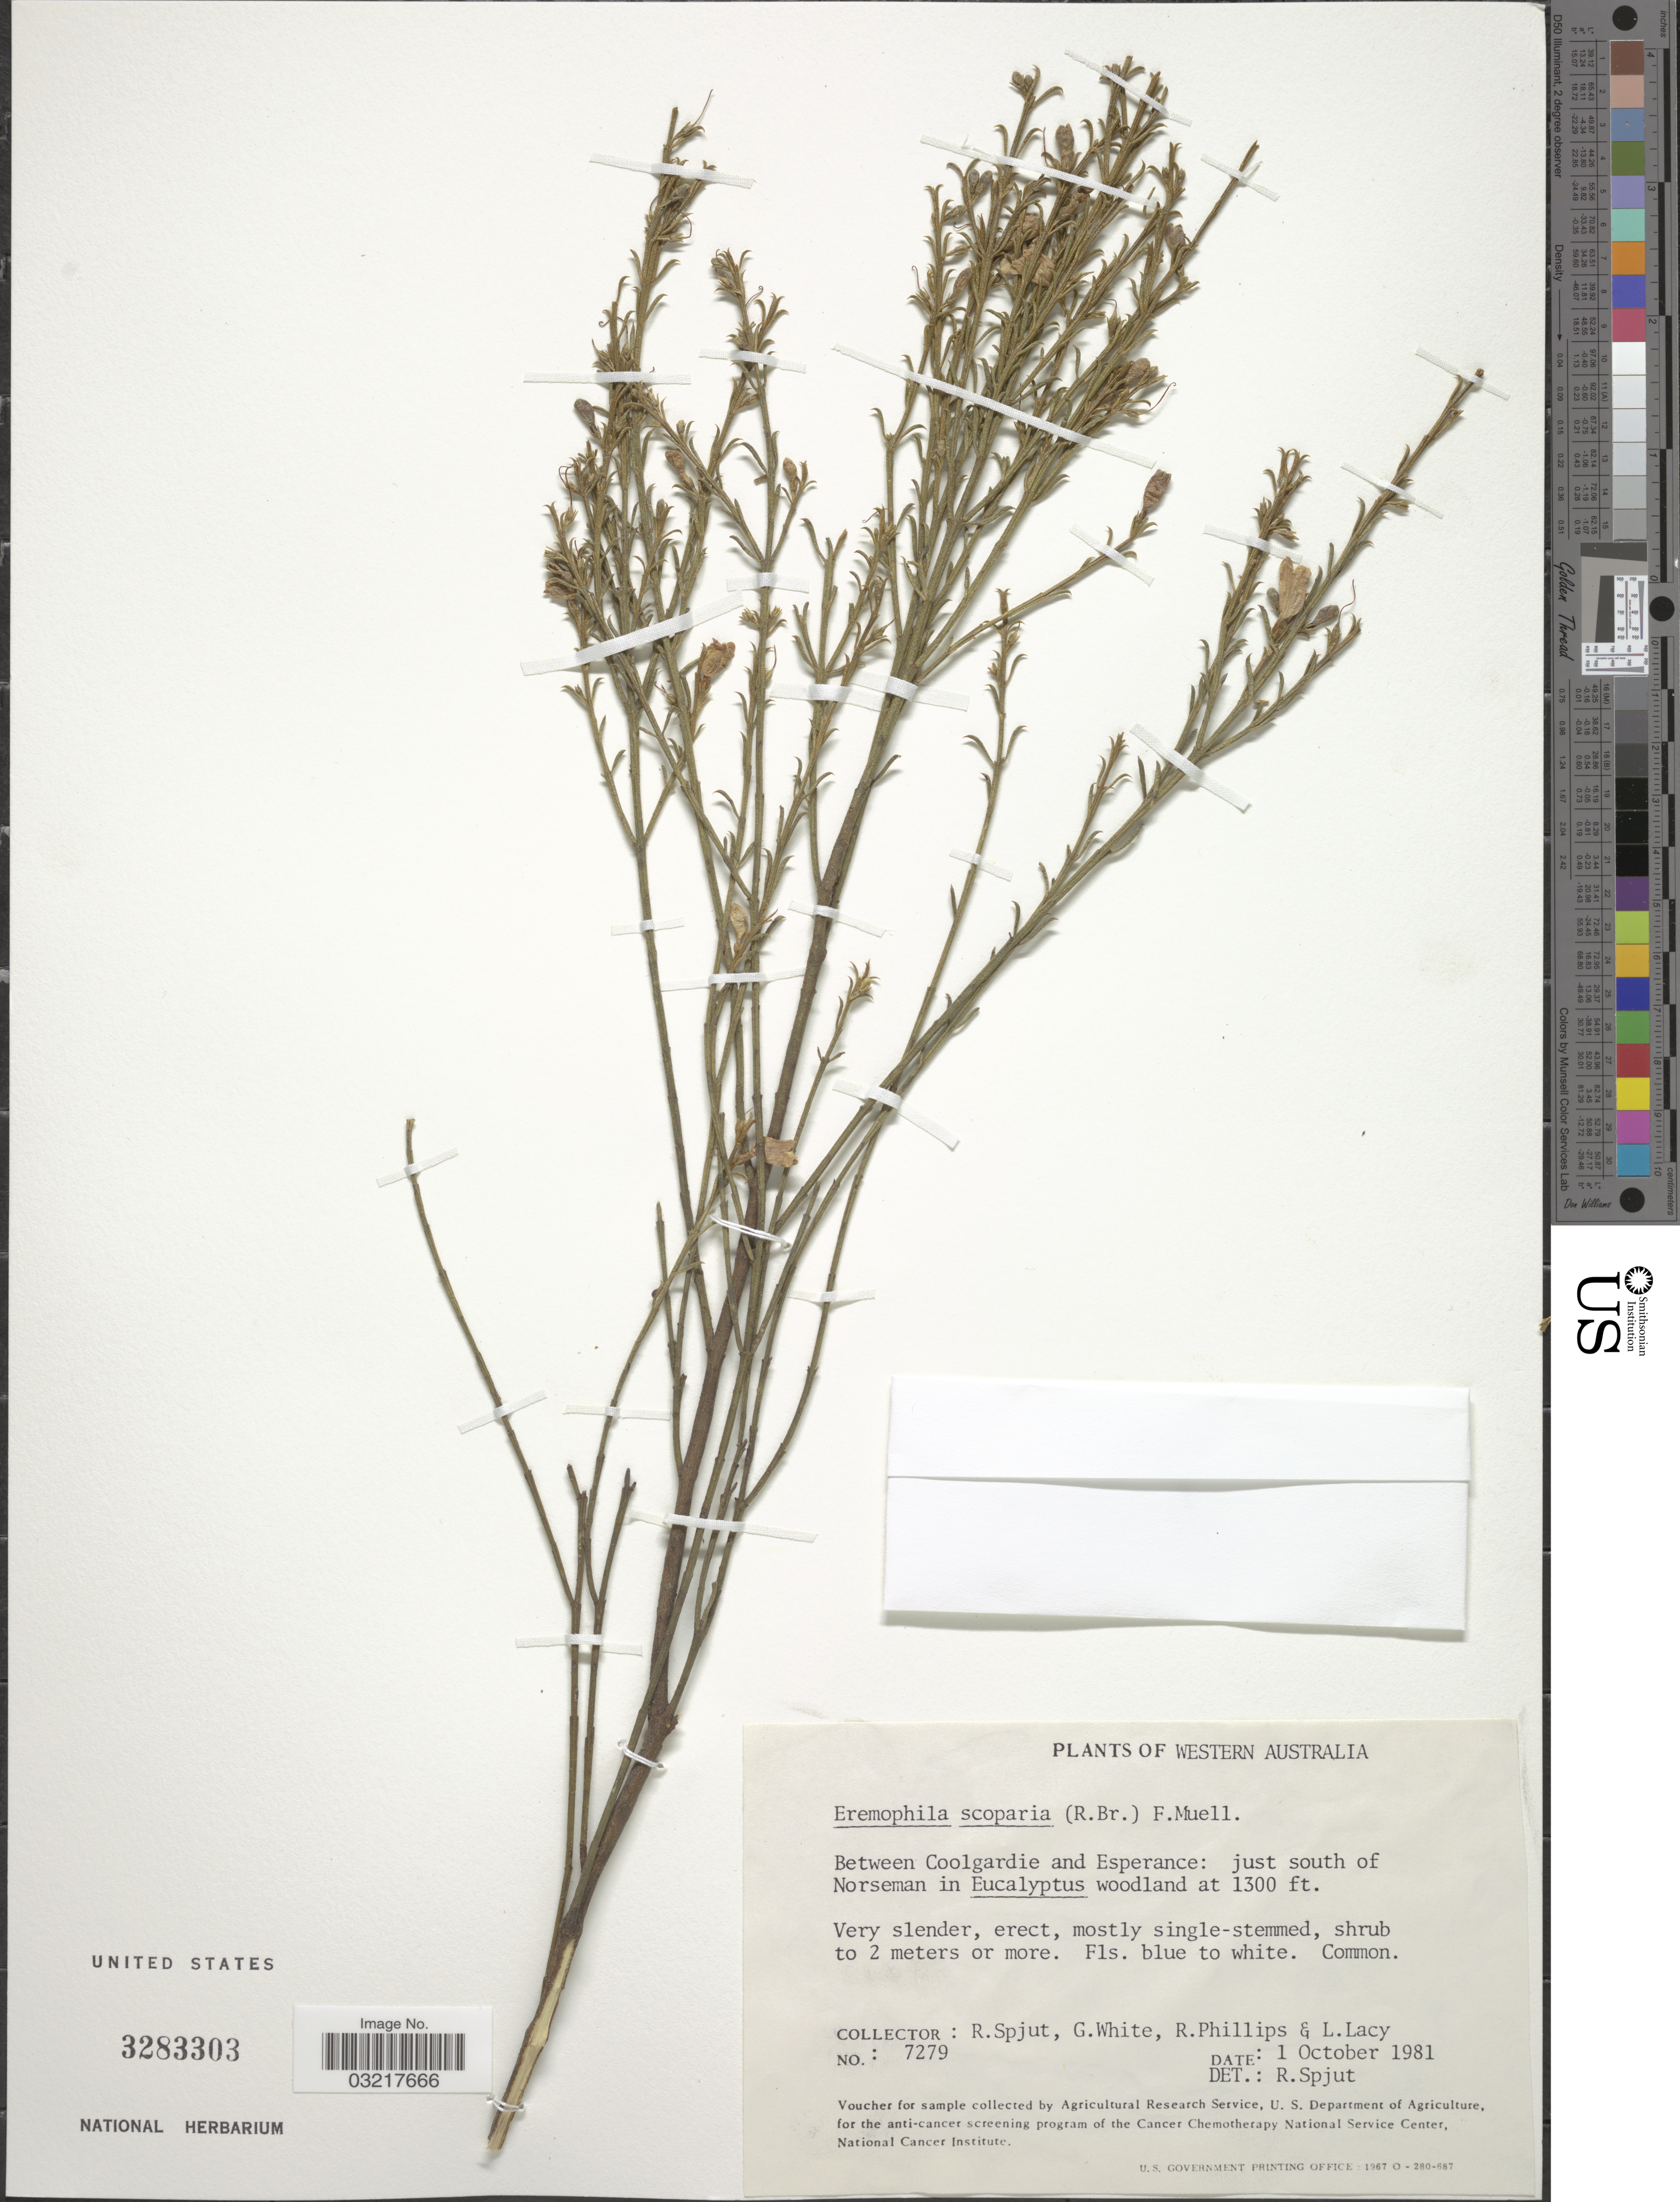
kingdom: Plantae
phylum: Tracheophyta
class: Magnoliopsida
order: Lamiales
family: Scrophulariaceae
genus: Eremophila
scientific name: Eremophila scoparia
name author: (R. Br.) F. Muell.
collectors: R. Spjut, G. White, R. Phillips & L. Lacy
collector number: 7279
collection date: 1981-10-01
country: Australia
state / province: Western Australia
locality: Between Coolgardie and Esperance: just south of Norseman in Eucalyptus woodland.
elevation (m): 396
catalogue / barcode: US 3283303